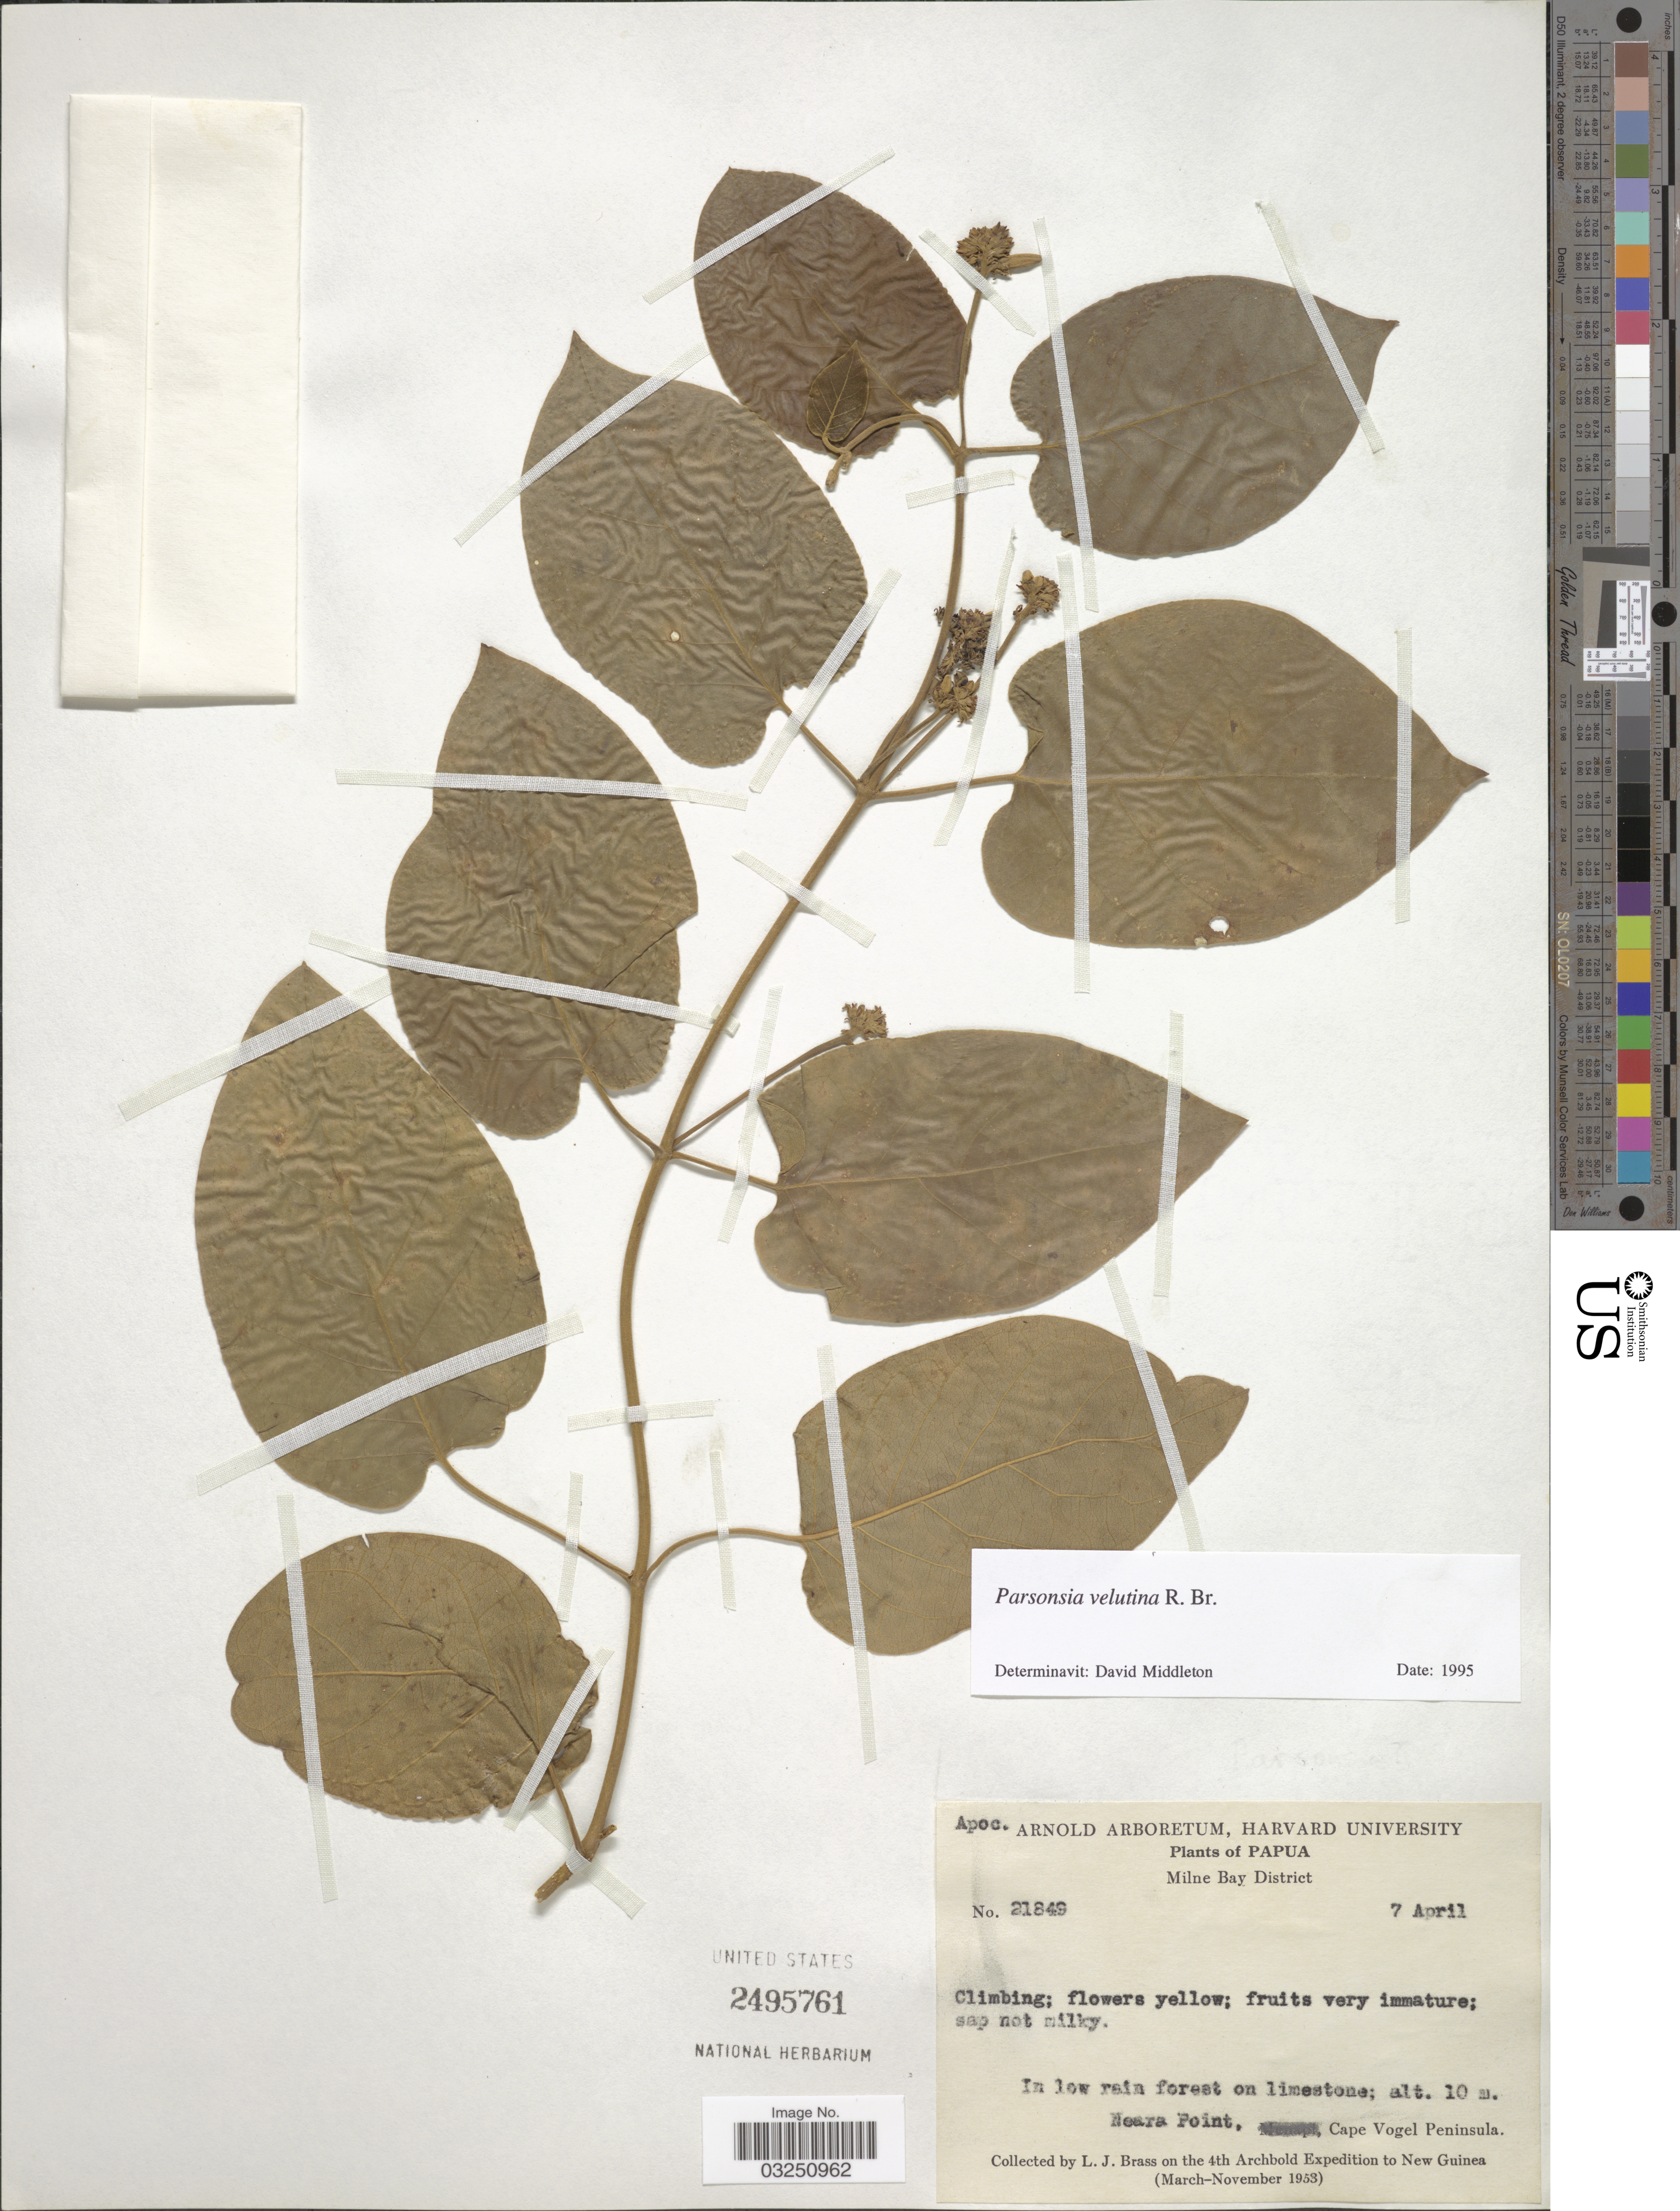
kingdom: Plantae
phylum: Tracheophyta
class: Magnoliopsida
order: Gentianales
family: Apocynaceae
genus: Parsonsia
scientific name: Parsonsia velutina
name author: R. Br.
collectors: L. J. Brass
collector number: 21849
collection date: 1953-04-07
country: Papua New Guinea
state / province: Milne Bay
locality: Papua. Milne Bay District. Neara Point, Cape Vogel Peninsula. New Guinea.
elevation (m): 10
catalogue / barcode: US 2495761